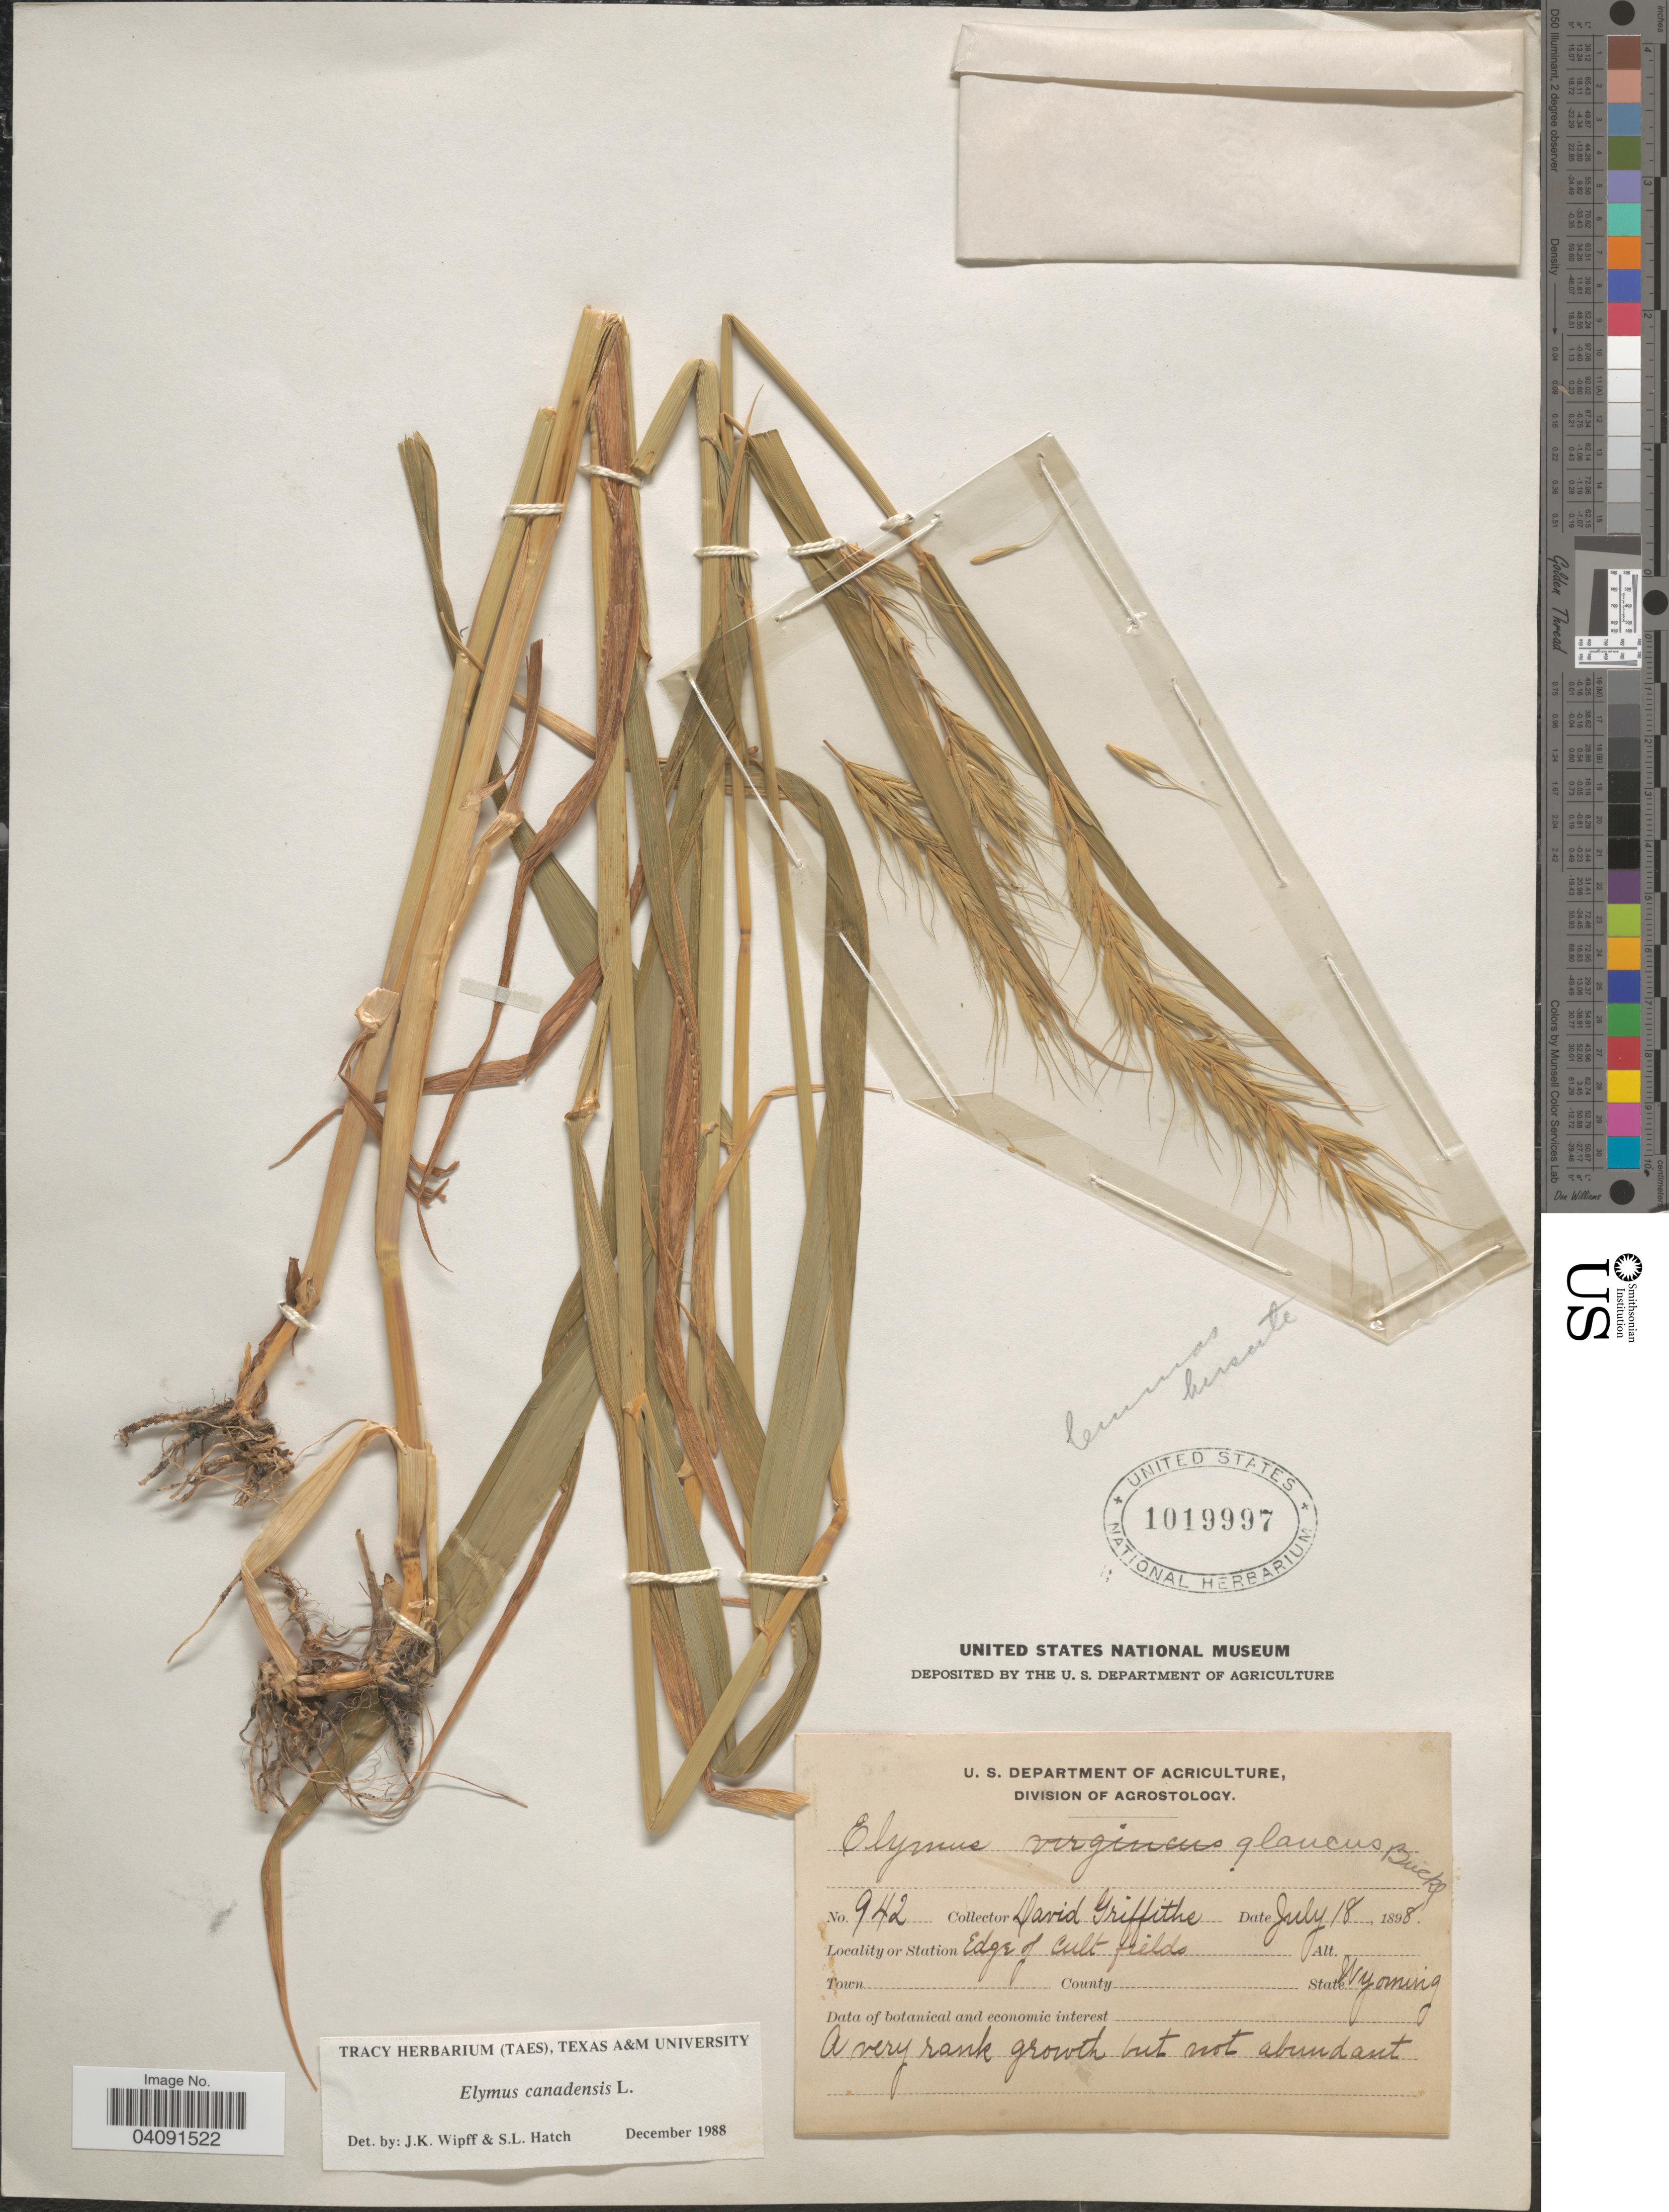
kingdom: Plantae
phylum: Tracheophyta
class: Liliopsida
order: Poales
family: Poaceae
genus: Elymus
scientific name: Elymus canadensis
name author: L.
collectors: D. Griffiths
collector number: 942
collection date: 1898-07-18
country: United States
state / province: Wyoming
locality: Edge of cult fields.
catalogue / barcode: US 1019997